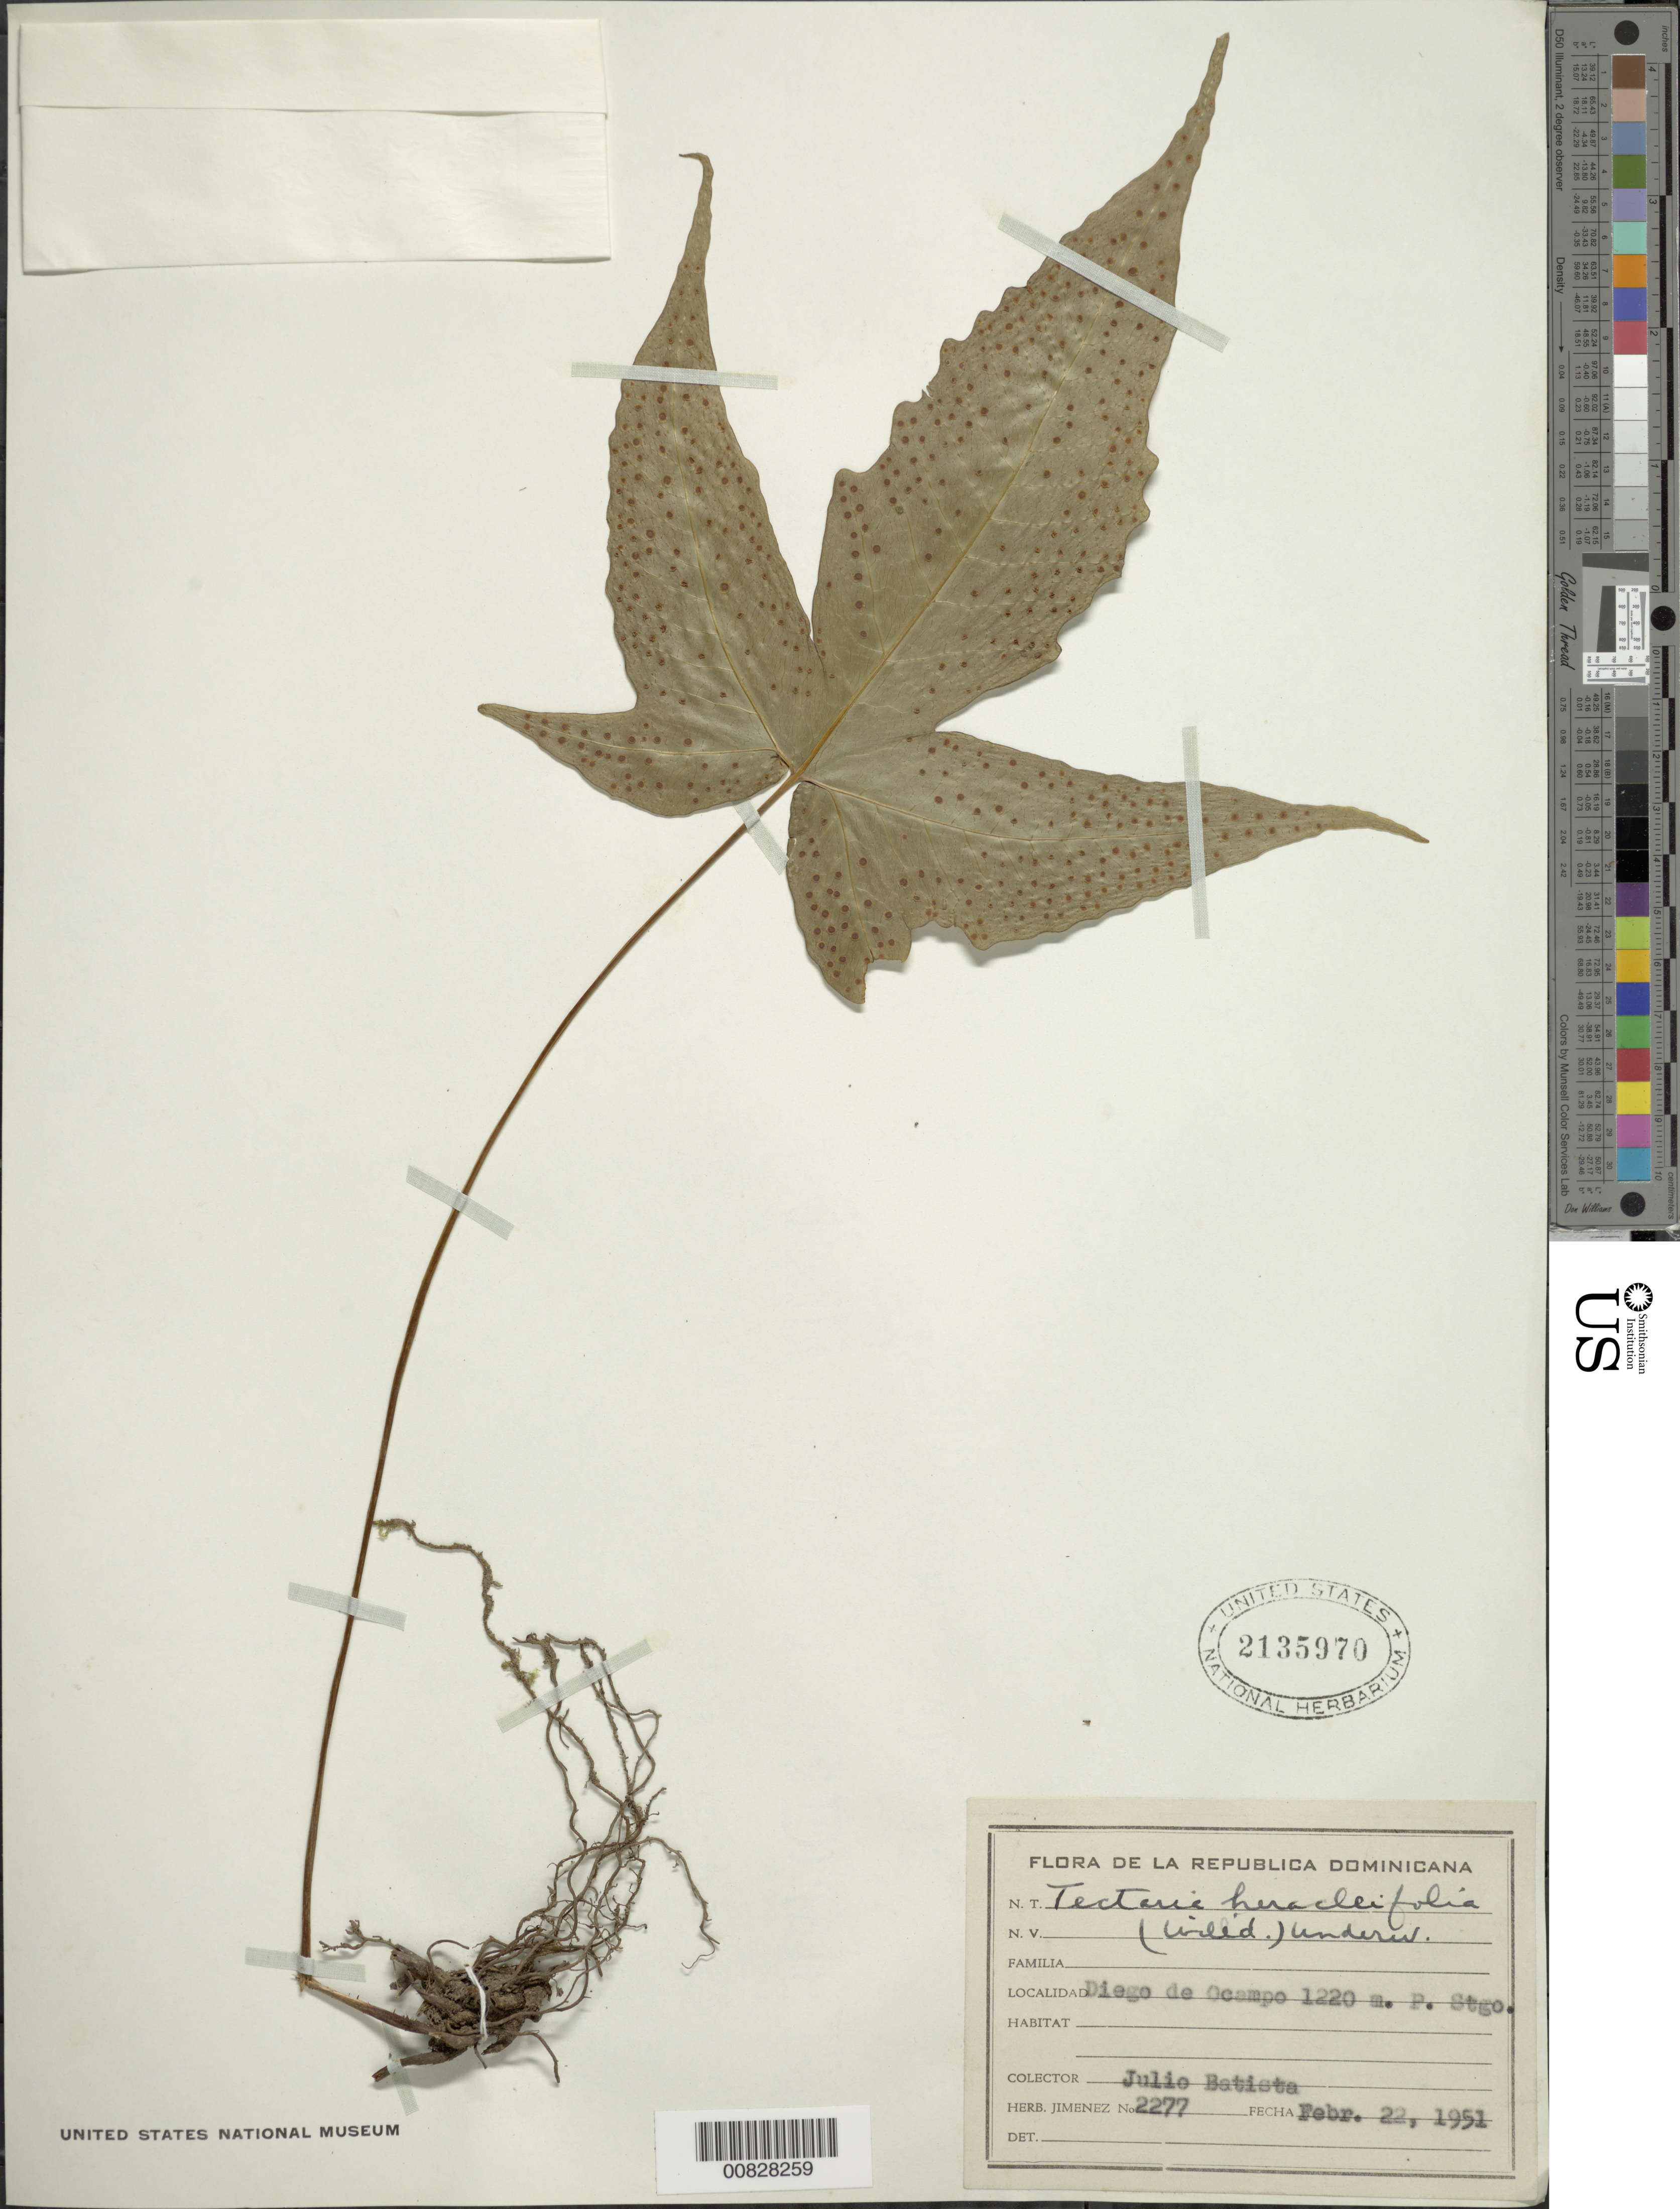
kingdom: Plantae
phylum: Tracheophyta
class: Polypodiopsida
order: Polypodiales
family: Tectariaceae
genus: Tectaria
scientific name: Tectaria heracleifolia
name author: (Willd.) Underw.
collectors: J. Batista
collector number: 2277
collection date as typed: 22 Feb 1951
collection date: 1951-02-22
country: Dominican Republic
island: Hispaniola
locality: Diego de Ocampo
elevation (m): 1220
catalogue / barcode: US 2135970